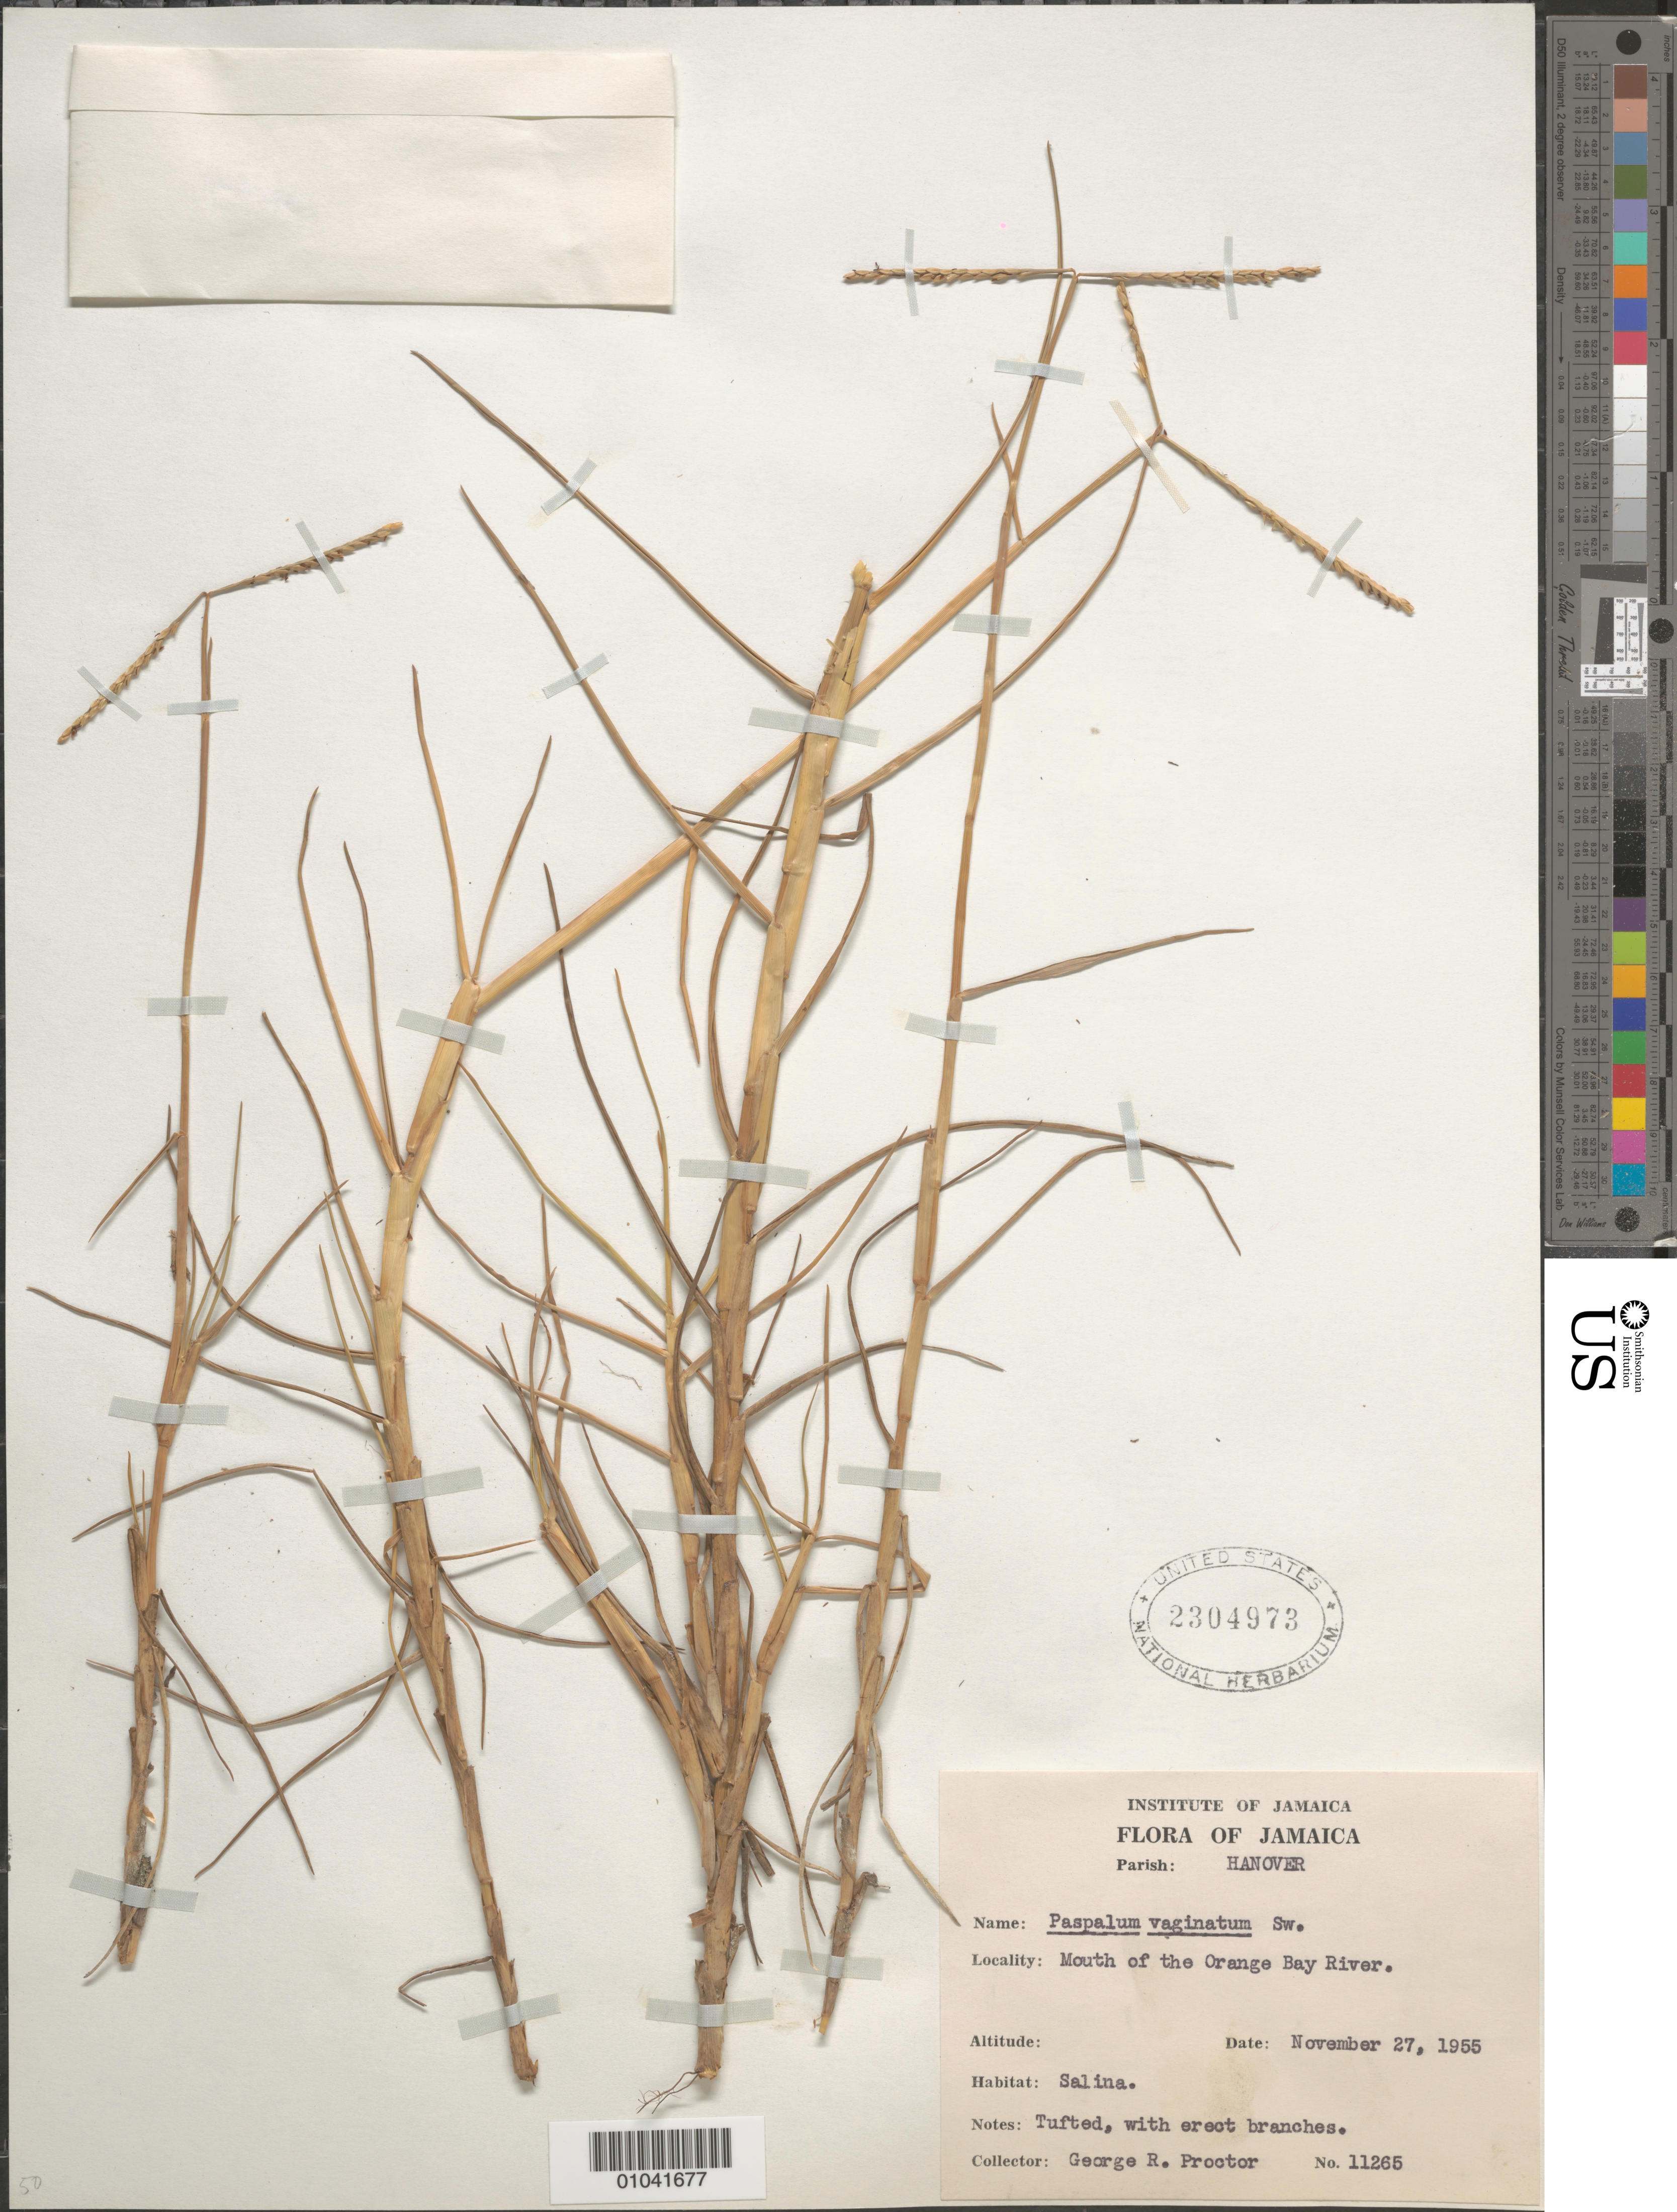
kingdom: Plantae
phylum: Tracheophyta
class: Liliopsida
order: Poales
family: Poaceae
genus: Paspalum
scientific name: Paspalum vaginatum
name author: Sw.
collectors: G. R. Proctor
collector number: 11265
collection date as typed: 27 Nov 1955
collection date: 1955-11-27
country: Jamaica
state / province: Hanover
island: Jamaica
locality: Mouth of the Orange Bay River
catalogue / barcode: US 2304973